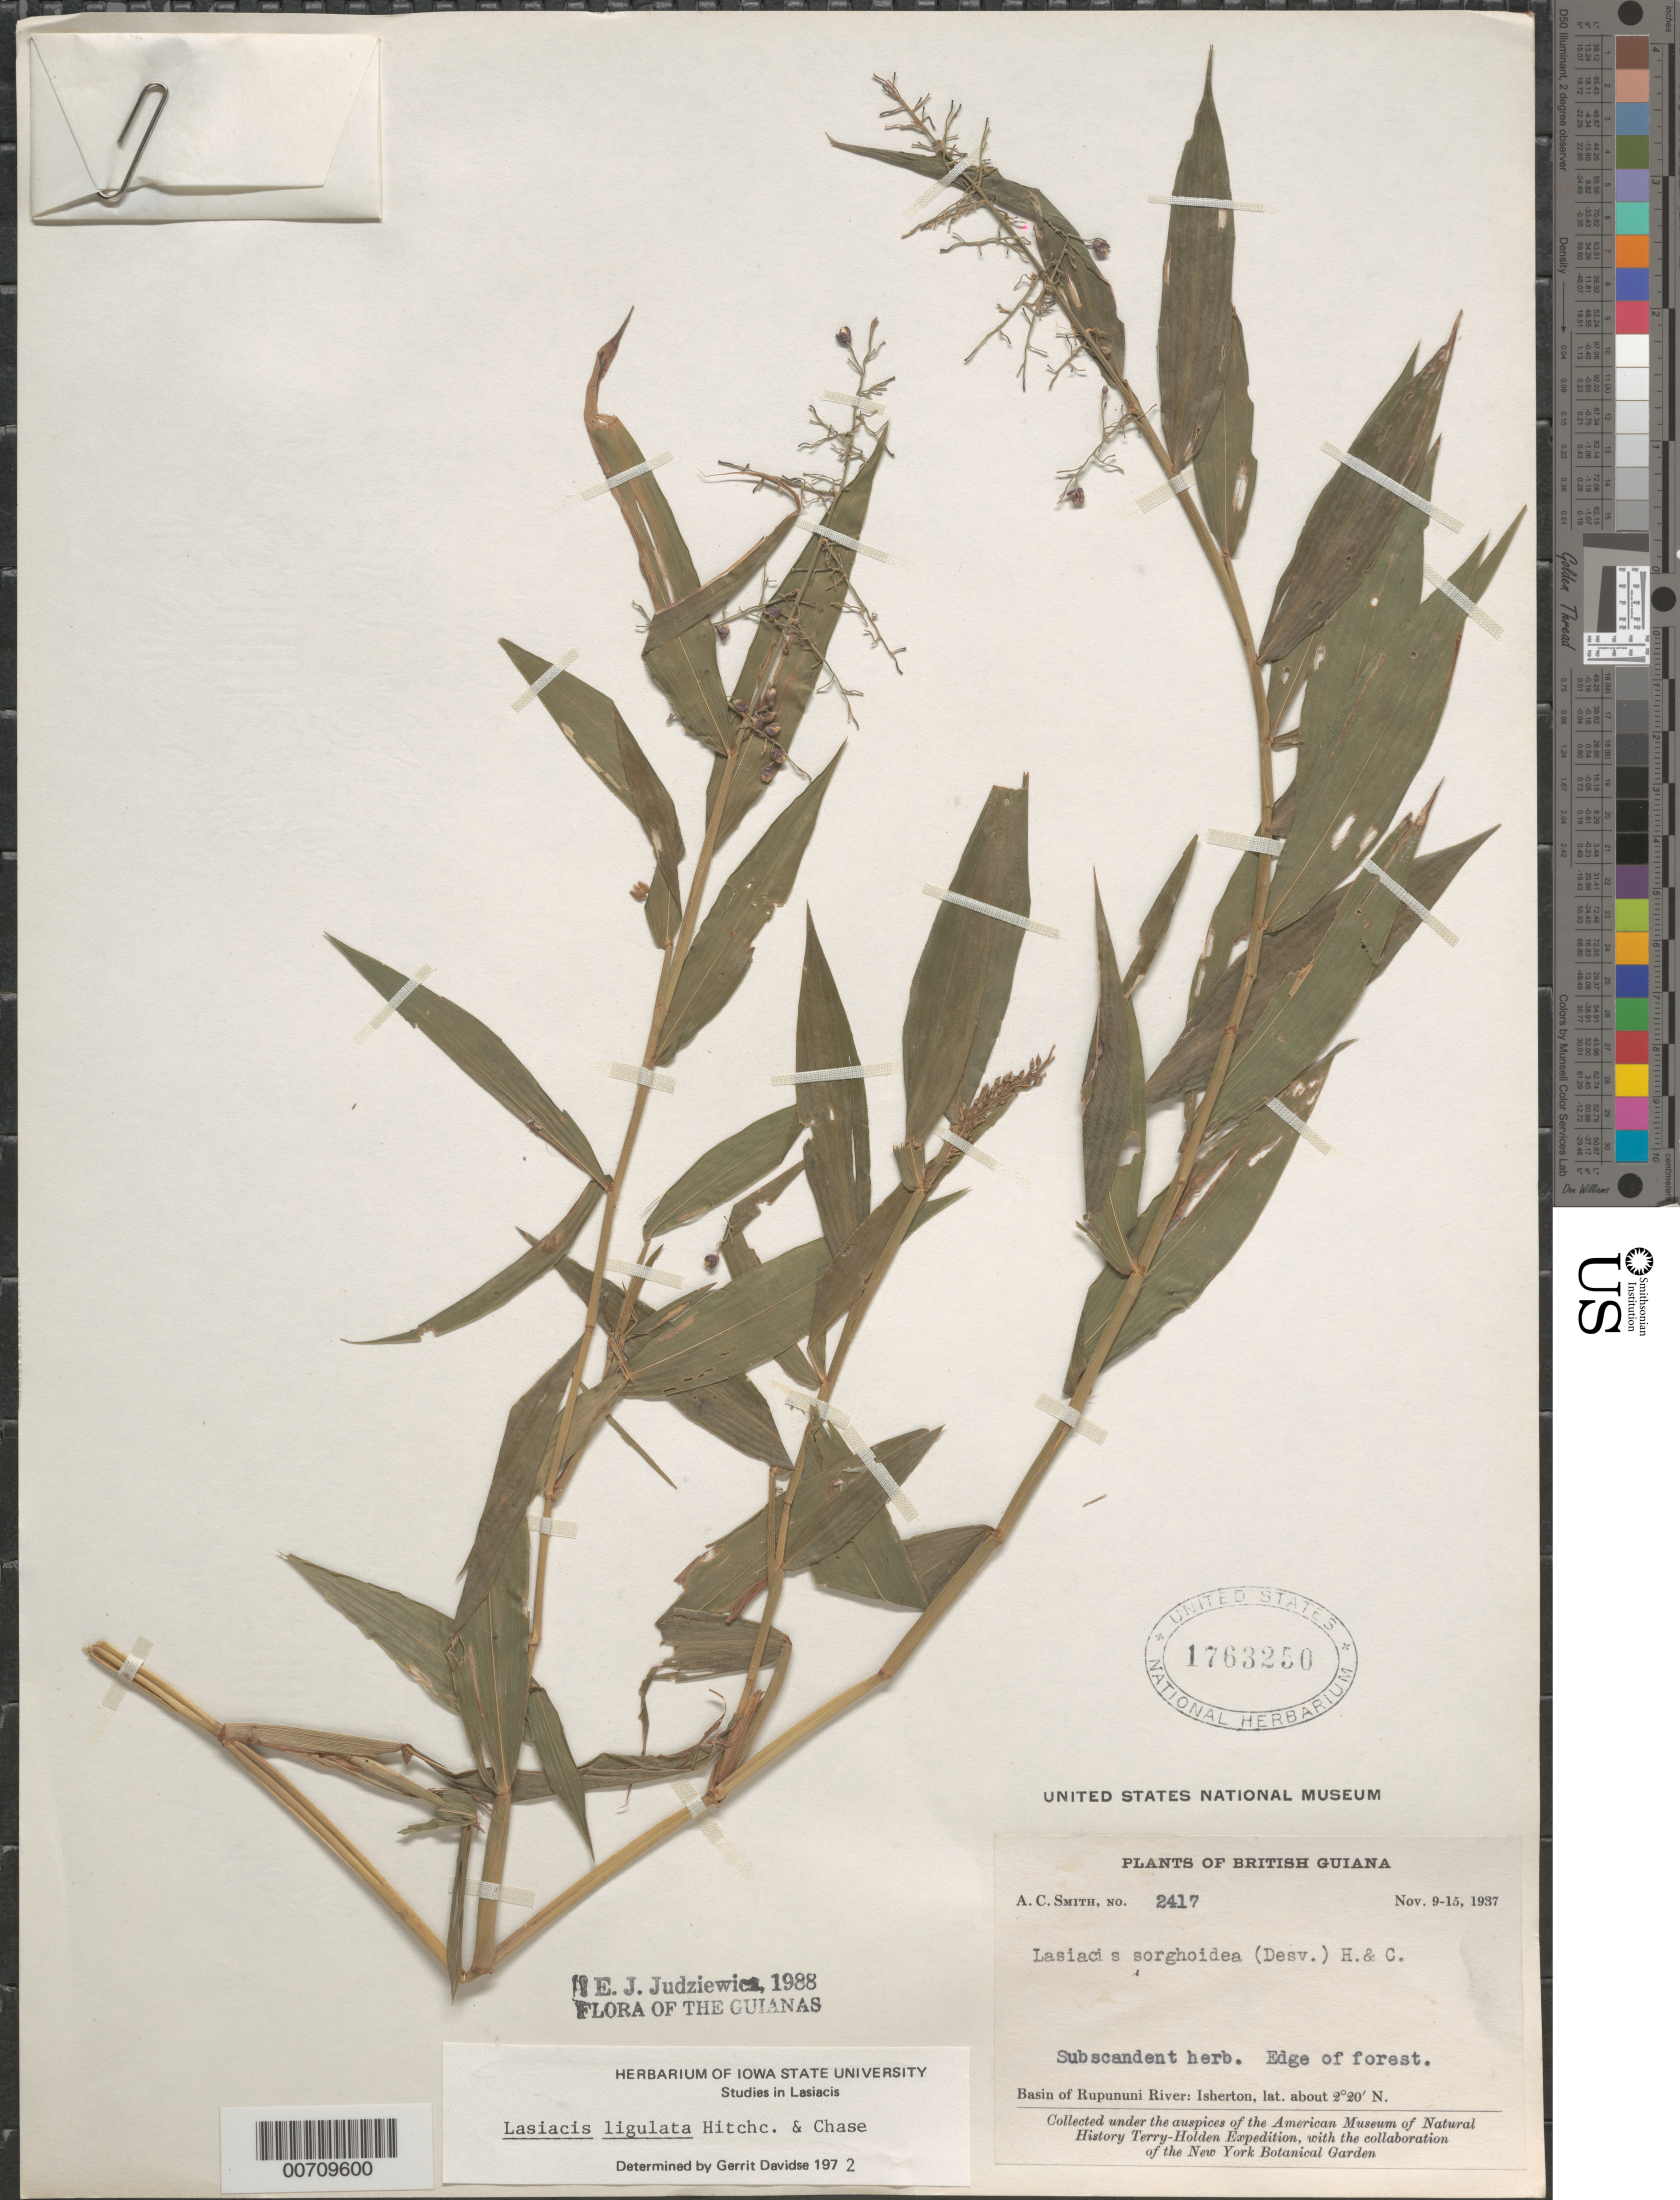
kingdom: Plantae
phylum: Tracheophyta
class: Liliopsida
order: Poales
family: Poaceae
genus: Lasiacis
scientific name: Lasiacis ligulata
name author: Hitchc. & Chase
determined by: Davidse, Gerrit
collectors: A. C. Smith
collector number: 2417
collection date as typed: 9-Nov-37 to 15-Nov-37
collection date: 1937-11-09/1937-11-15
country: Guyana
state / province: U. Takutu-U. Essequibo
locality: Isherton, basin of Rupununi River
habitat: Edge of forest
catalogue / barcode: US 1763250